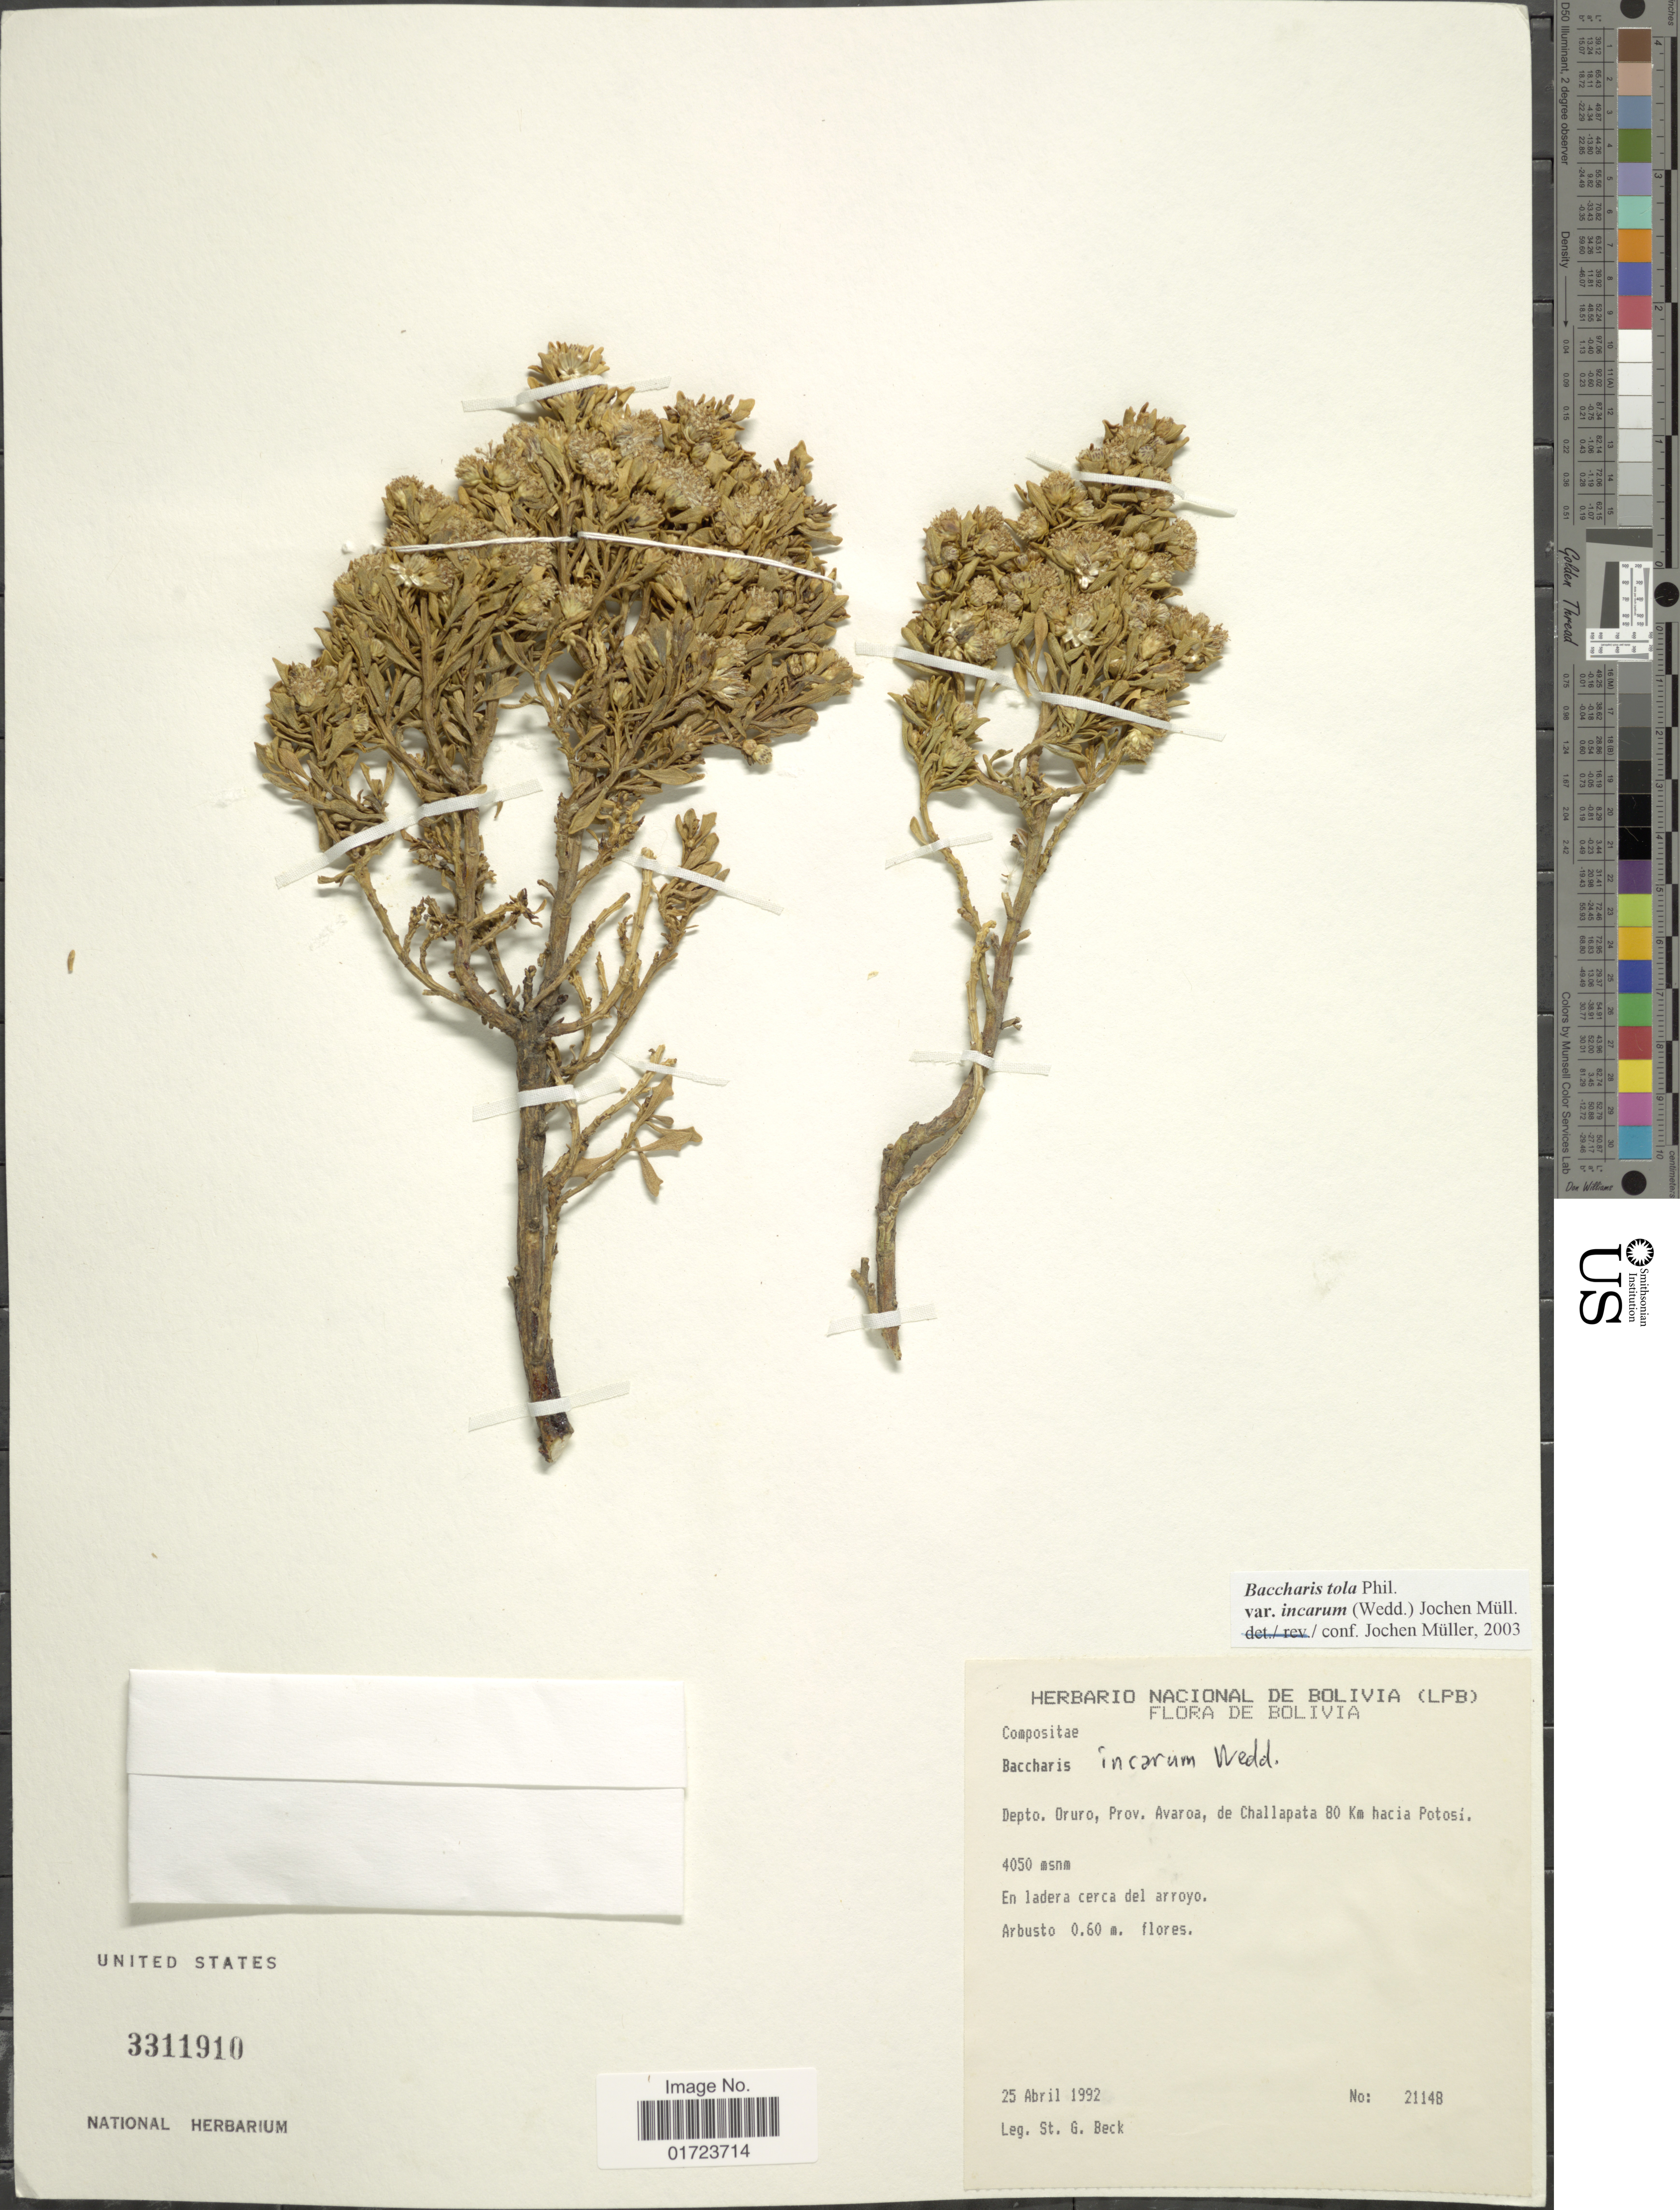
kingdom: Plantae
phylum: Tracheophyta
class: Magnoliopsida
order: Asterales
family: Asteraceae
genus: Baccharis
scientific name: Baccharis tola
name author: Phil.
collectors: S. G. Beck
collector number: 21148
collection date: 1992-04-25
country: Bolivia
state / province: Oruro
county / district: Avaroa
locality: de Challapata 80 Km hacia Potosi.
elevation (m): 4050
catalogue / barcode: US 3311910